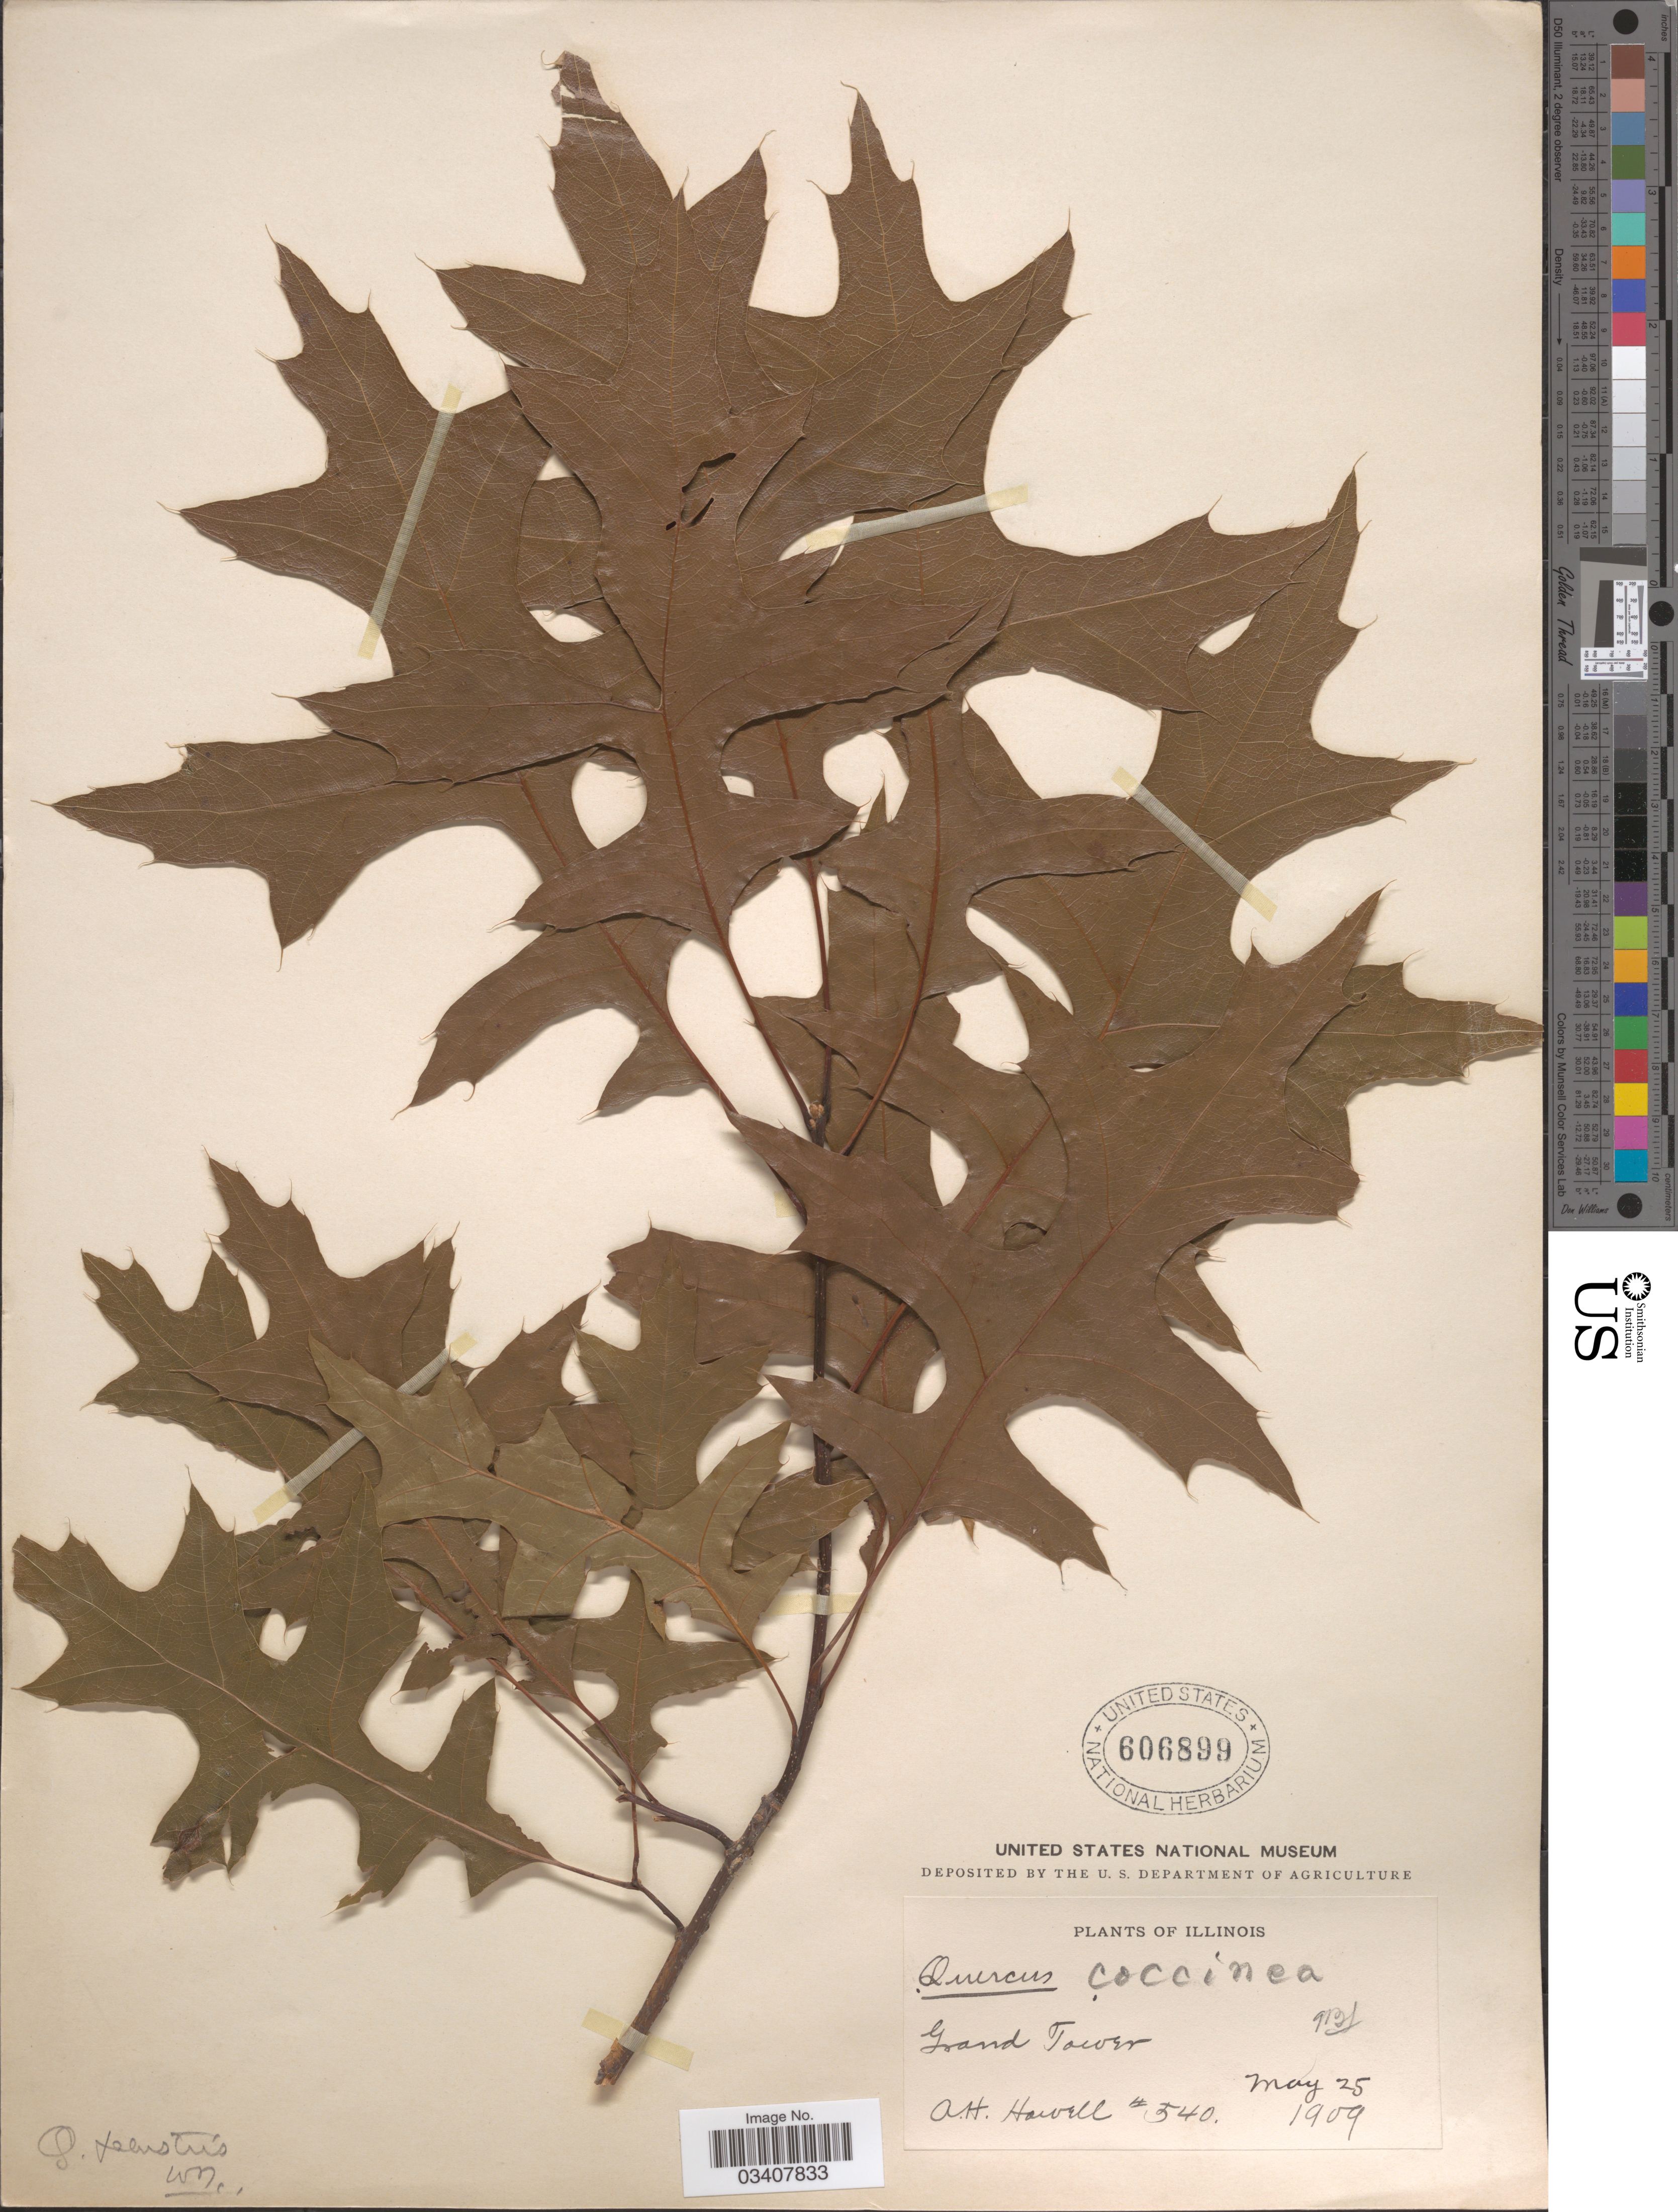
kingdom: Plantae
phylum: Tracheophyta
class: Magnoliopsida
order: Fagales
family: Fagaceae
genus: Quercus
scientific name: Quercus palustris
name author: Münchh.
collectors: A. Howell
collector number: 540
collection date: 1909-05-25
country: United States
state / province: Illinois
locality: Grand Tower.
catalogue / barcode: US 606899